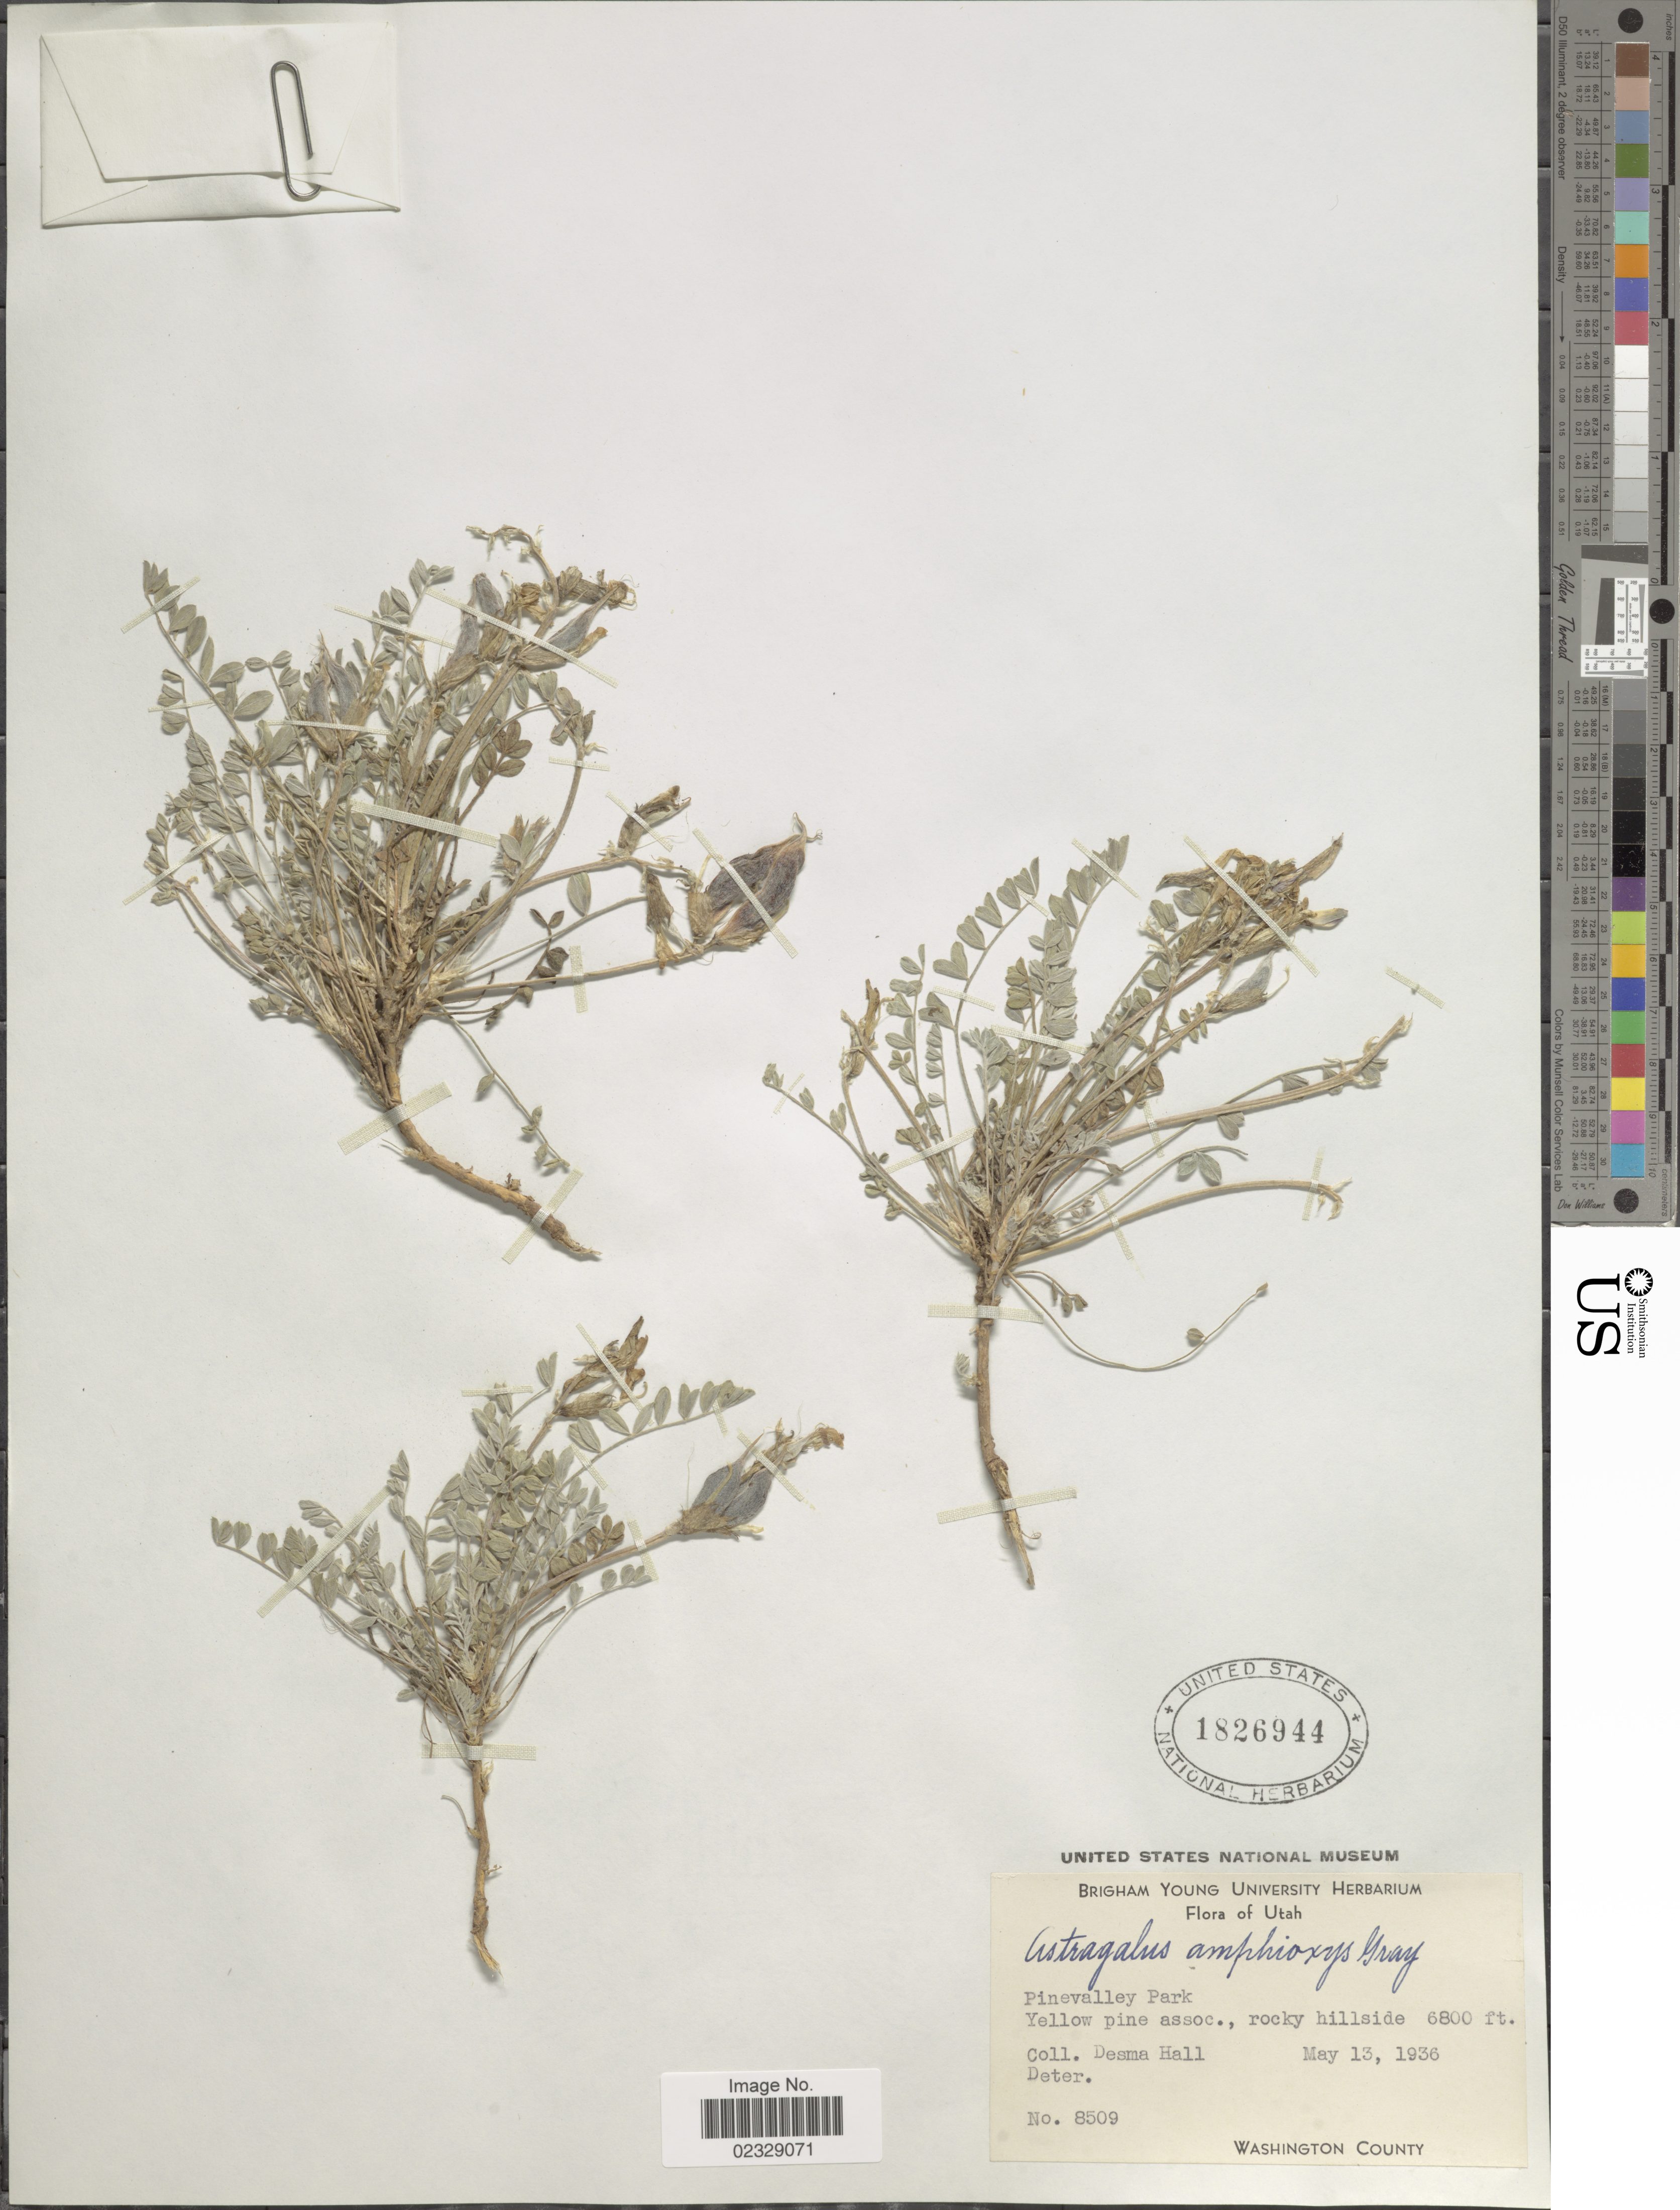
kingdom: Plantae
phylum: Tracheophyta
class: Magnoliopsida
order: Fabales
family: Fabaceae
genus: Astragalus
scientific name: Astragalus amphioxys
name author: A. Gray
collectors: D. Hall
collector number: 8509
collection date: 1936-05-13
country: United States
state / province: Utah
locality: Pinevalley Park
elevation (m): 2073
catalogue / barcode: US 1826944